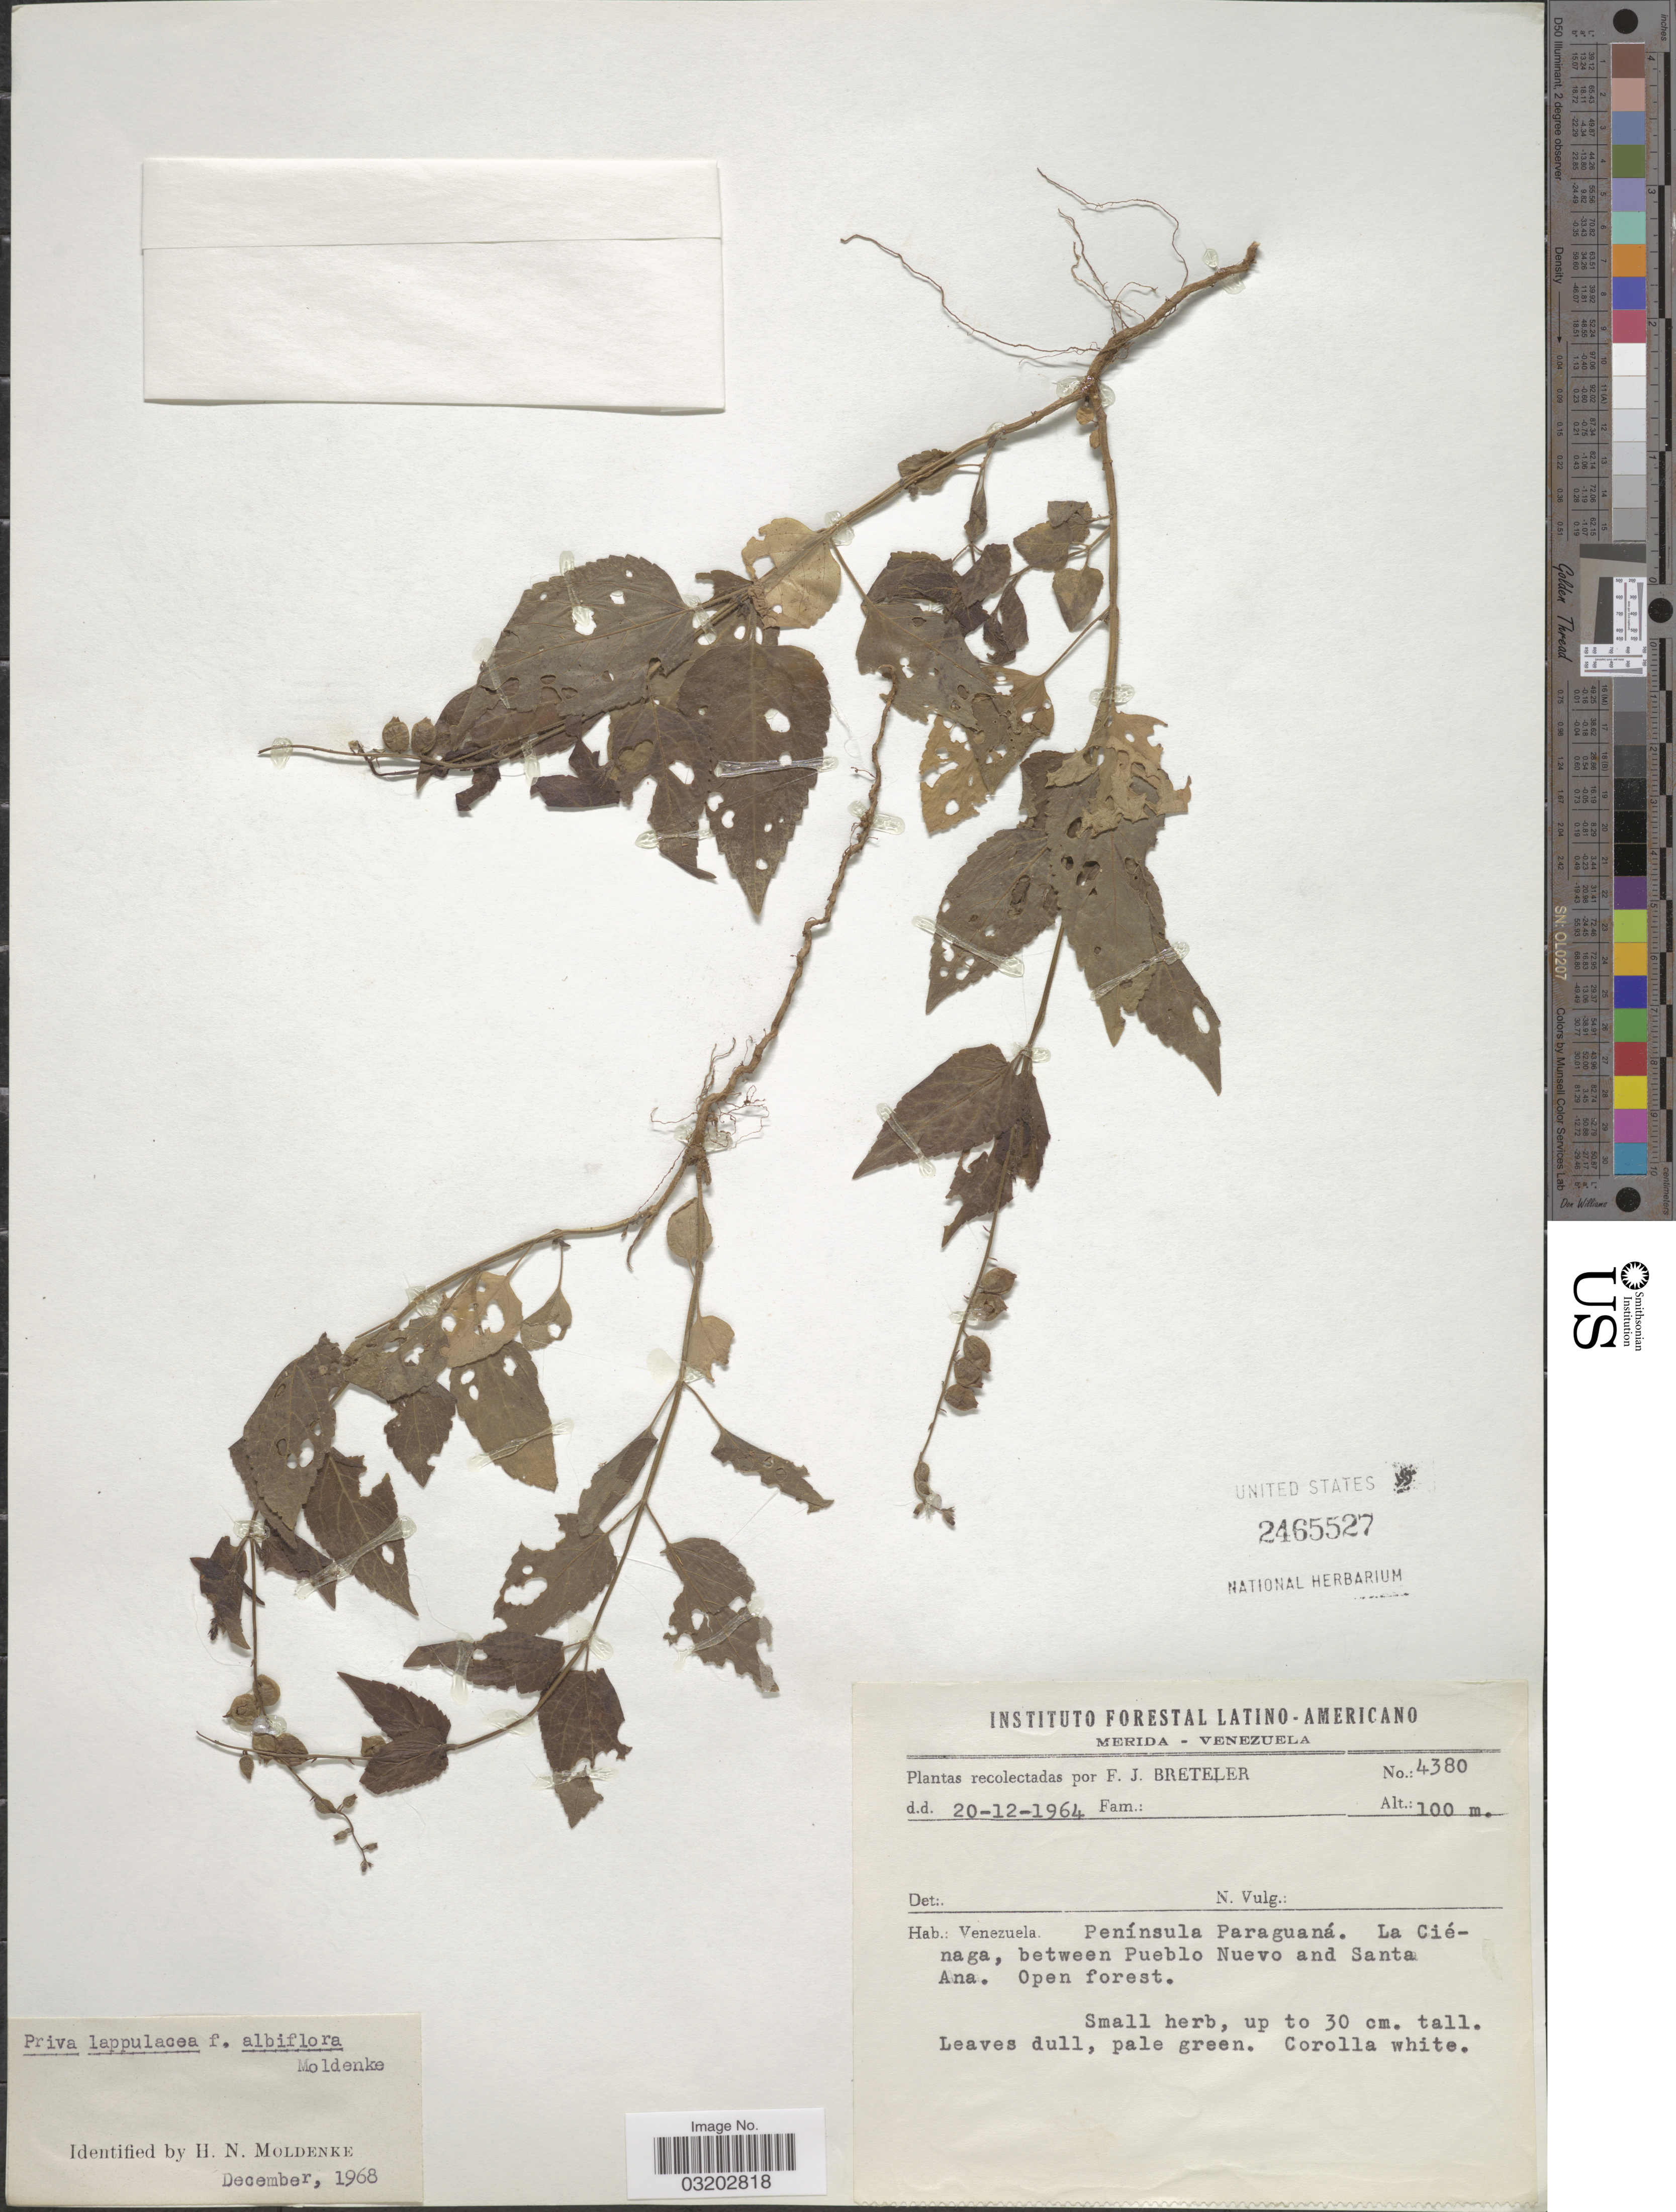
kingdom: Plantae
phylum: Tracheophyta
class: Magnoliopsida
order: Lamiales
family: Verbenaceae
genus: Priva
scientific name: Priva lappulacea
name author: (L.) Pers.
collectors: F. J. Breteler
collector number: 4380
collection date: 1964-12-20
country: Venezuela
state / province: Mérida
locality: Península Paraguaná. La Ciénaga, between Pueblo Nuevo and Santa Ana.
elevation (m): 100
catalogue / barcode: US 2465527